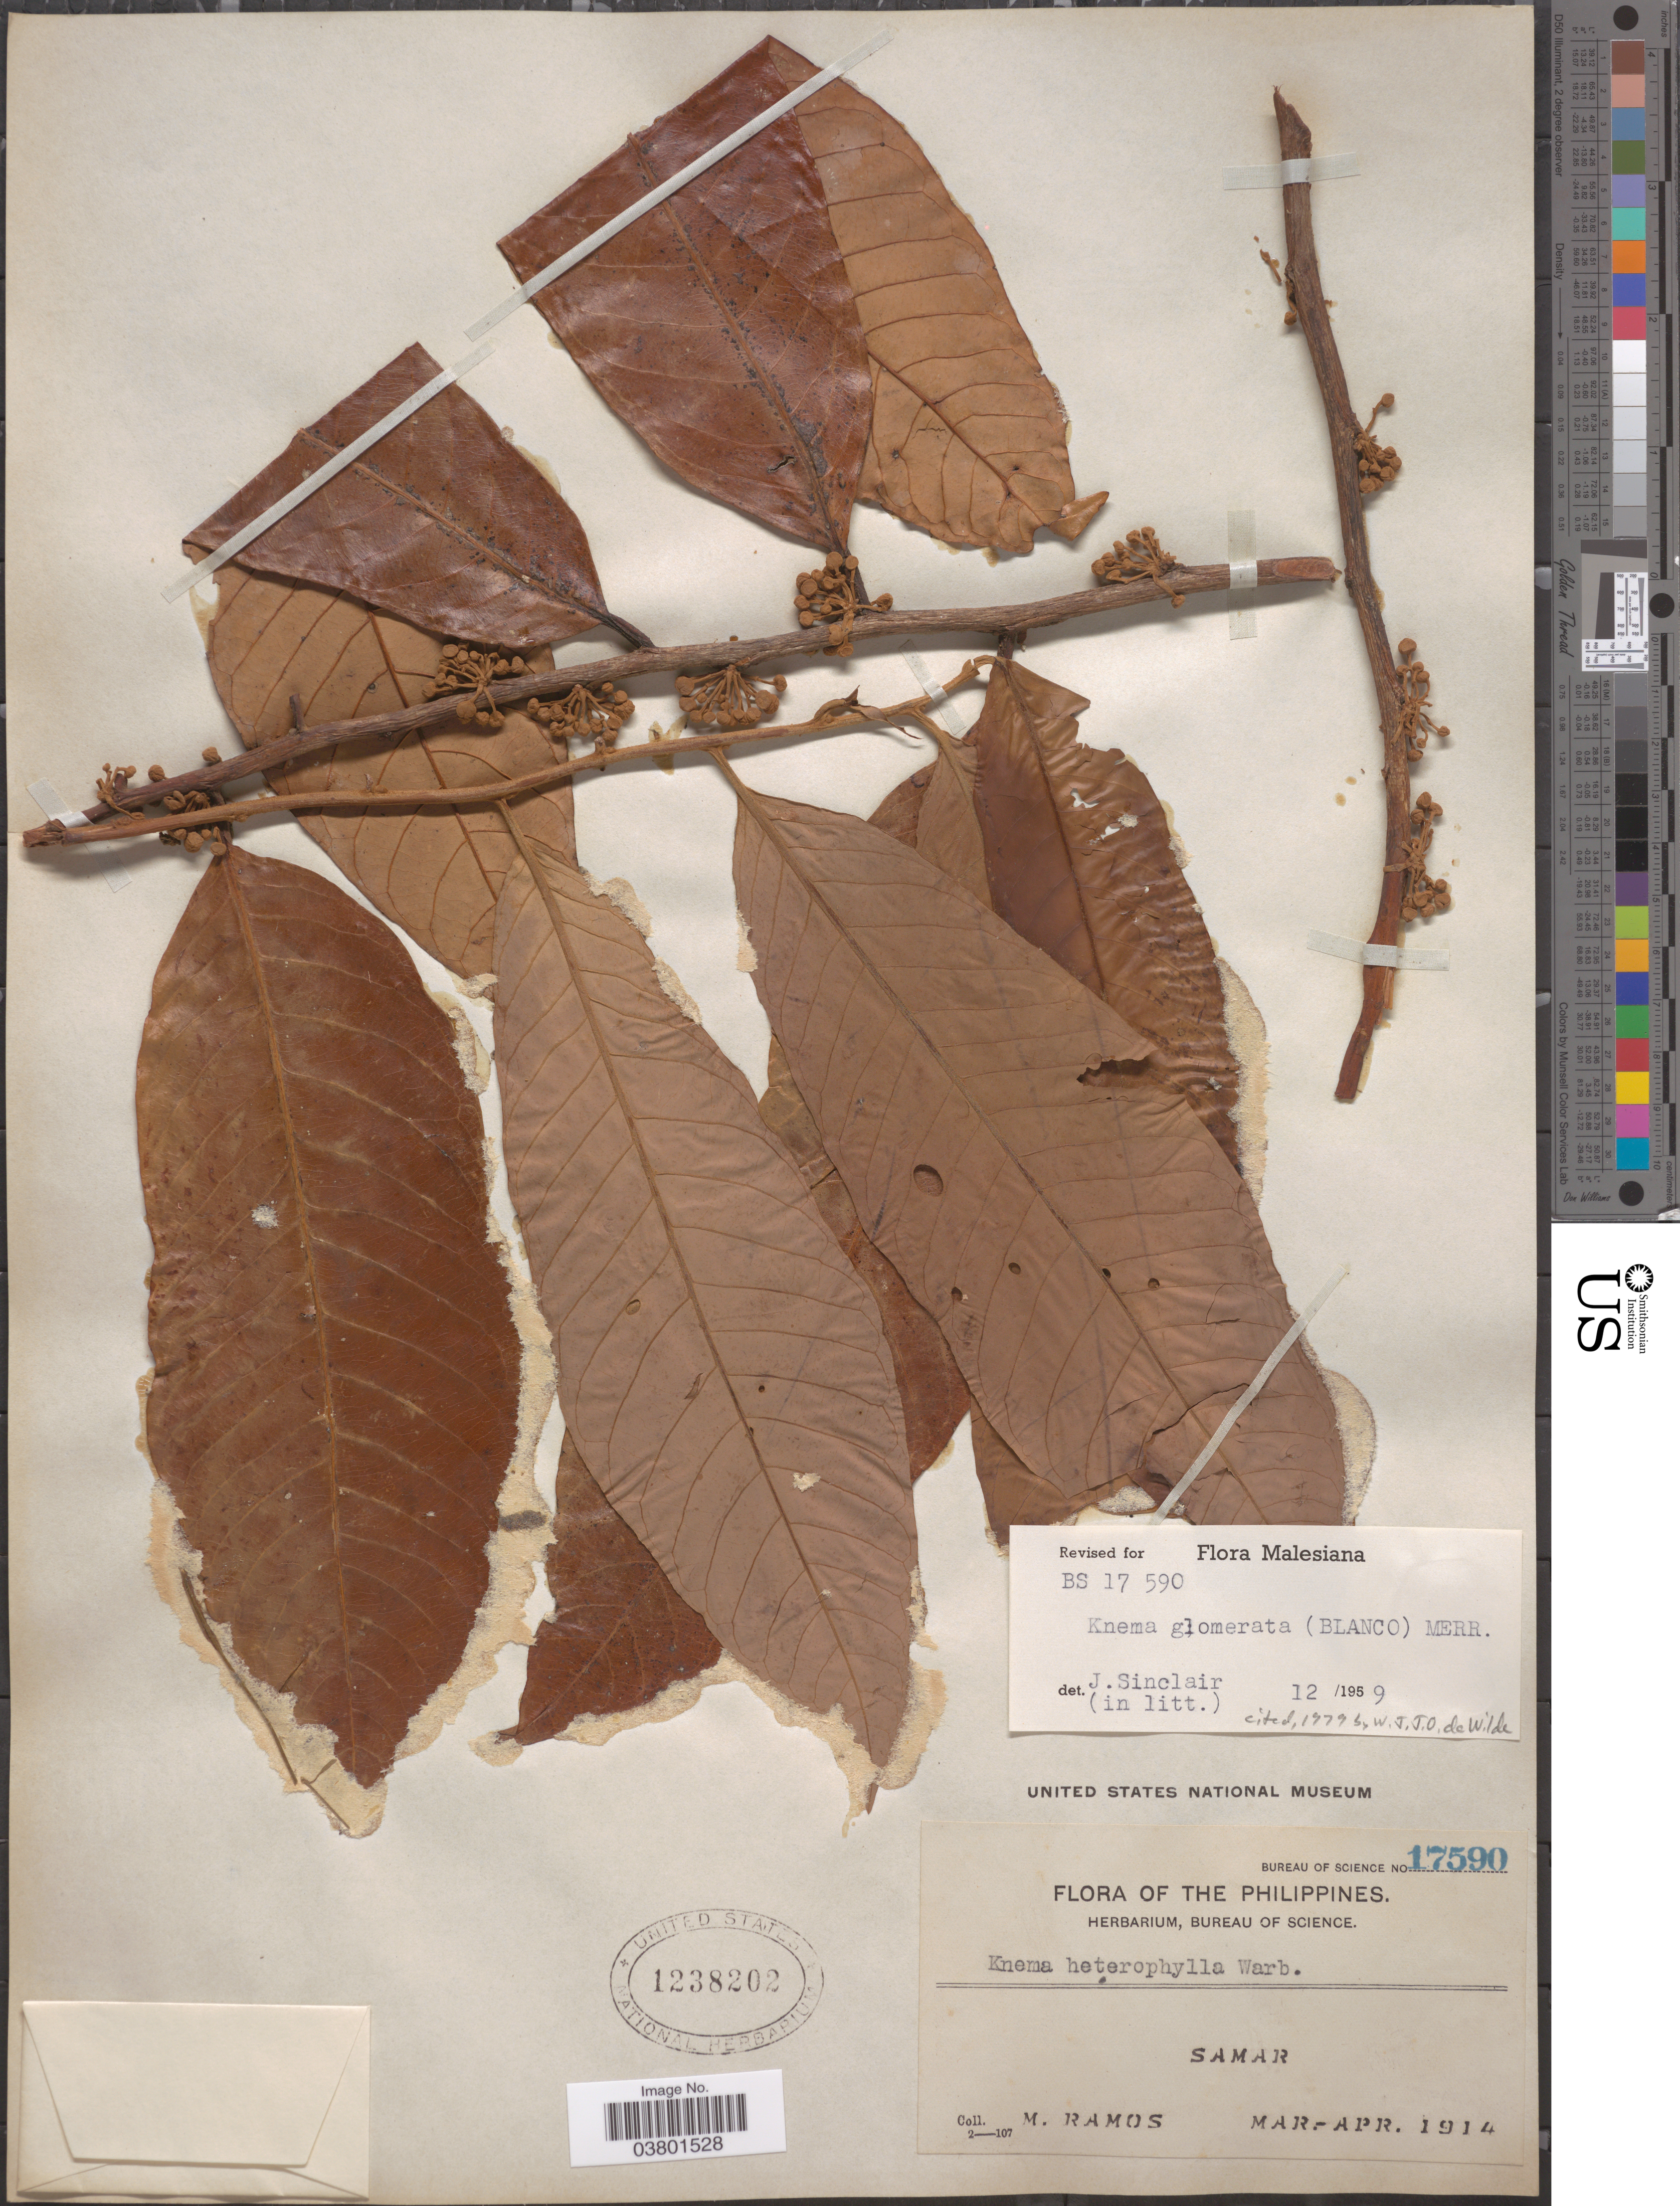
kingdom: Plantae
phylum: Tracheophyta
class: Magnoliopsida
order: Magnoliales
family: Myristicaceae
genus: Knema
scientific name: Knema glomerata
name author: (Blanco) Merr.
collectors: M. Ramos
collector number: Bureau of Science 17590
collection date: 1914-03/1914-04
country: Philippines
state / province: Eastern Visayas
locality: Samar.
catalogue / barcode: US 1238202